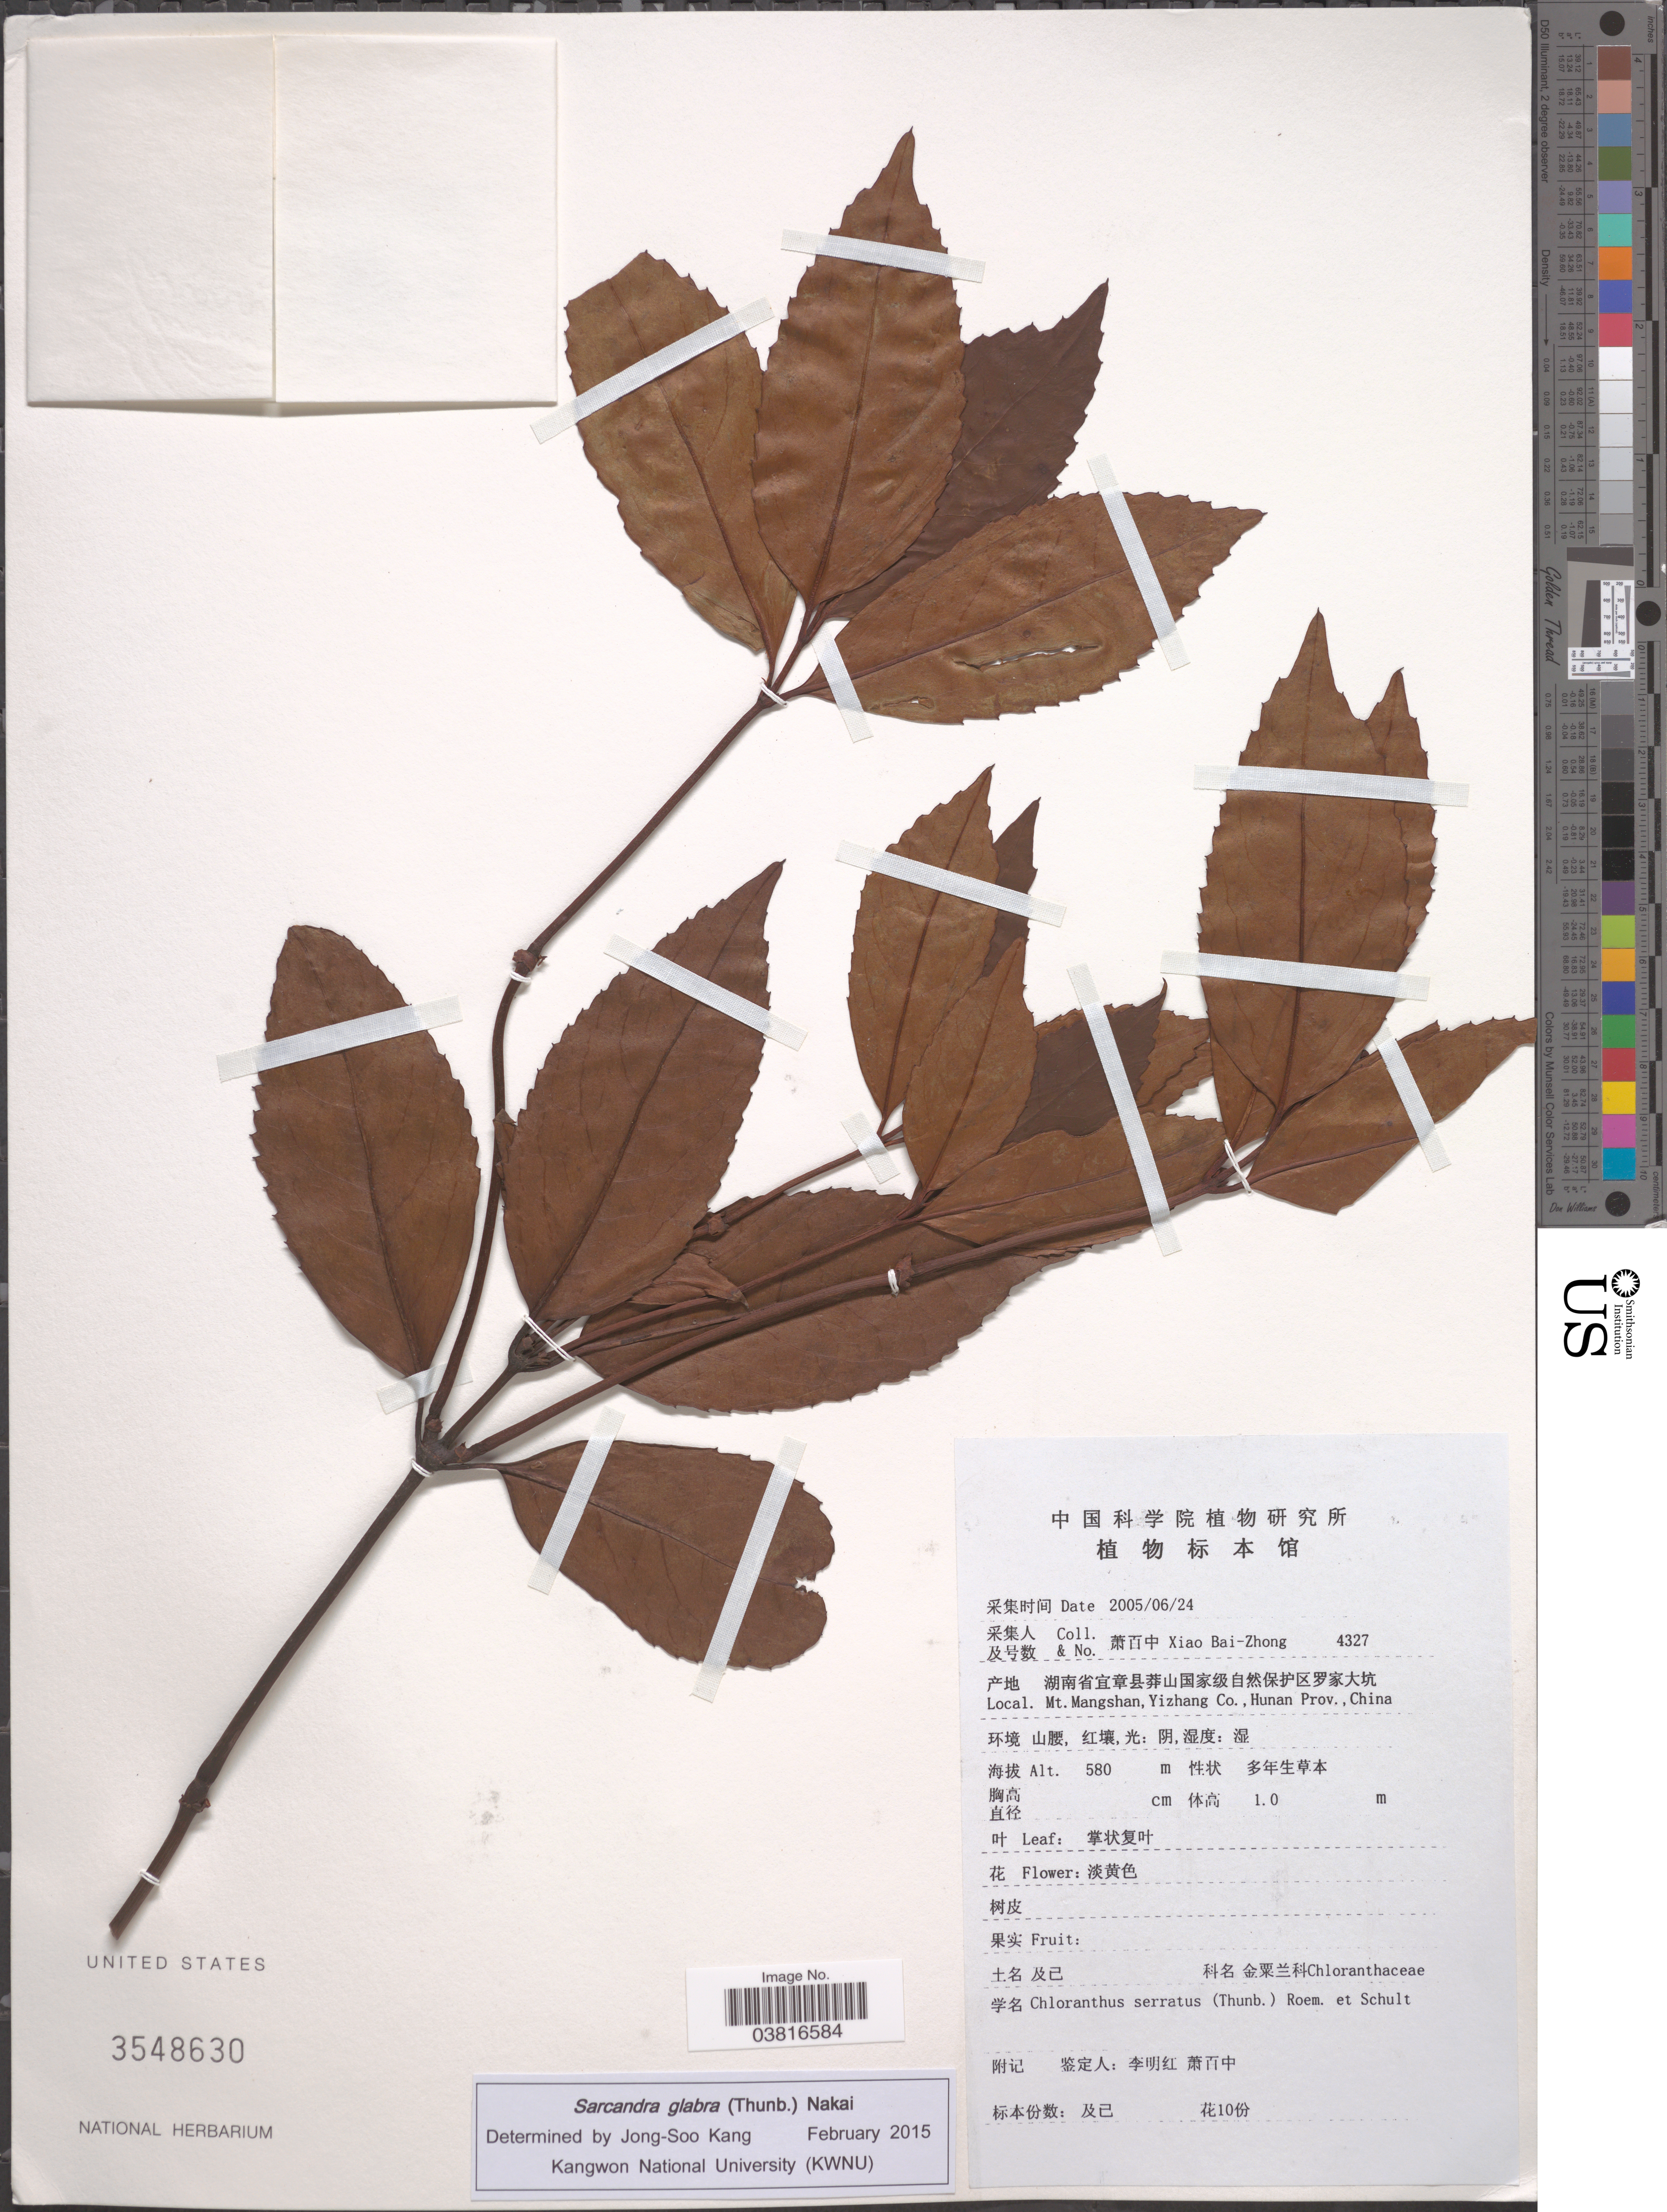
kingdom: Plantae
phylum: Tracheophyta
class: Magnoliopsida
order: Chloranthales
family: Chloranthaceae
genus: Sarcandra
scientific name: Sarcandra glabra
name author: (Thunb.) Nakai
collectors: B. Z. Xiao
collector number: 4327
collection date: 2005-06-24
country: China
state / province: Hunan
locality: Mt. Mangshan, Yizhang Co.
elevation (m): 580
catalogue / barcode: US 3548630